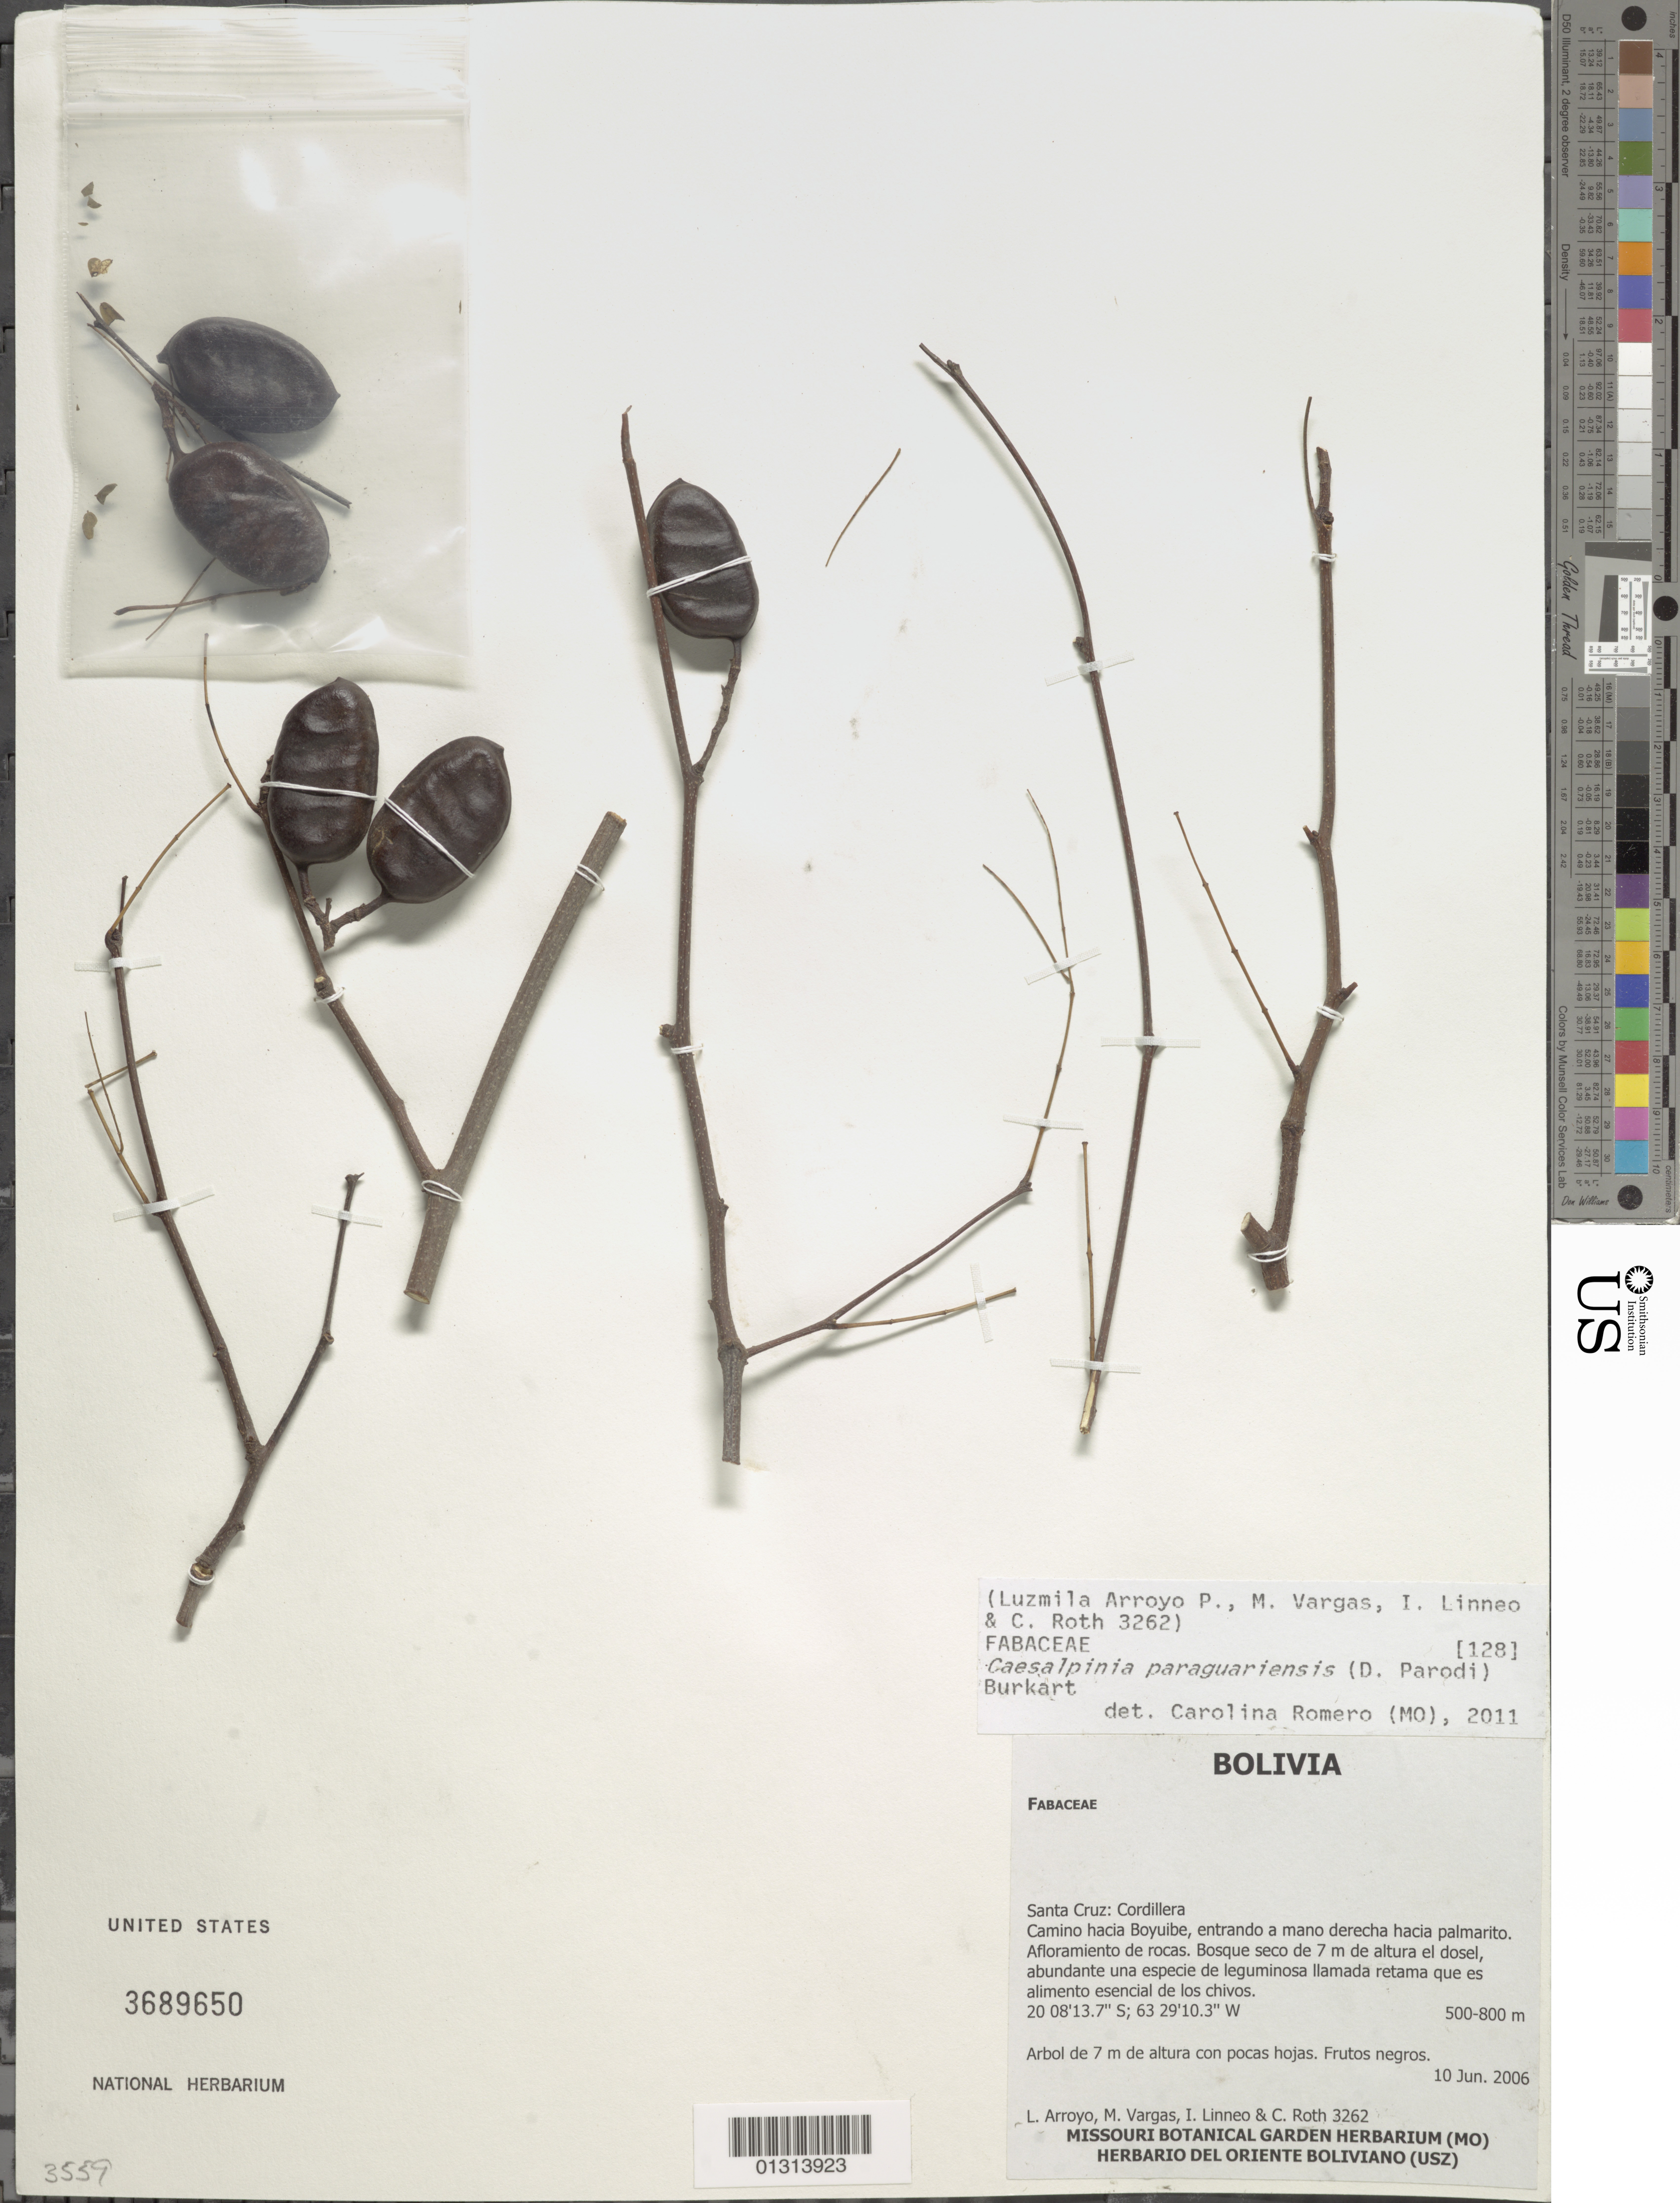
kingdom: Plantae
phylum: Tracheophyta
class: Magnoliopsida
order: Fabales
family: Fabaceae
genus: Libidibia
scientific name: Libidibia paraguariensis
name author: (Parodi) G.P. Lewis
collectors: L. Arroyo, M. Vargas, I. Linneo & C. Roth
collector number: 3262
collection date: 2006-06-10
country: Bolivia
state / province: Santa Cruz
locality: Cordillera. Camino hacia Boyuibe, entrando a mano derecha hacia palmarito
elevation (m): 500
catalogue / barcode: US 3689650